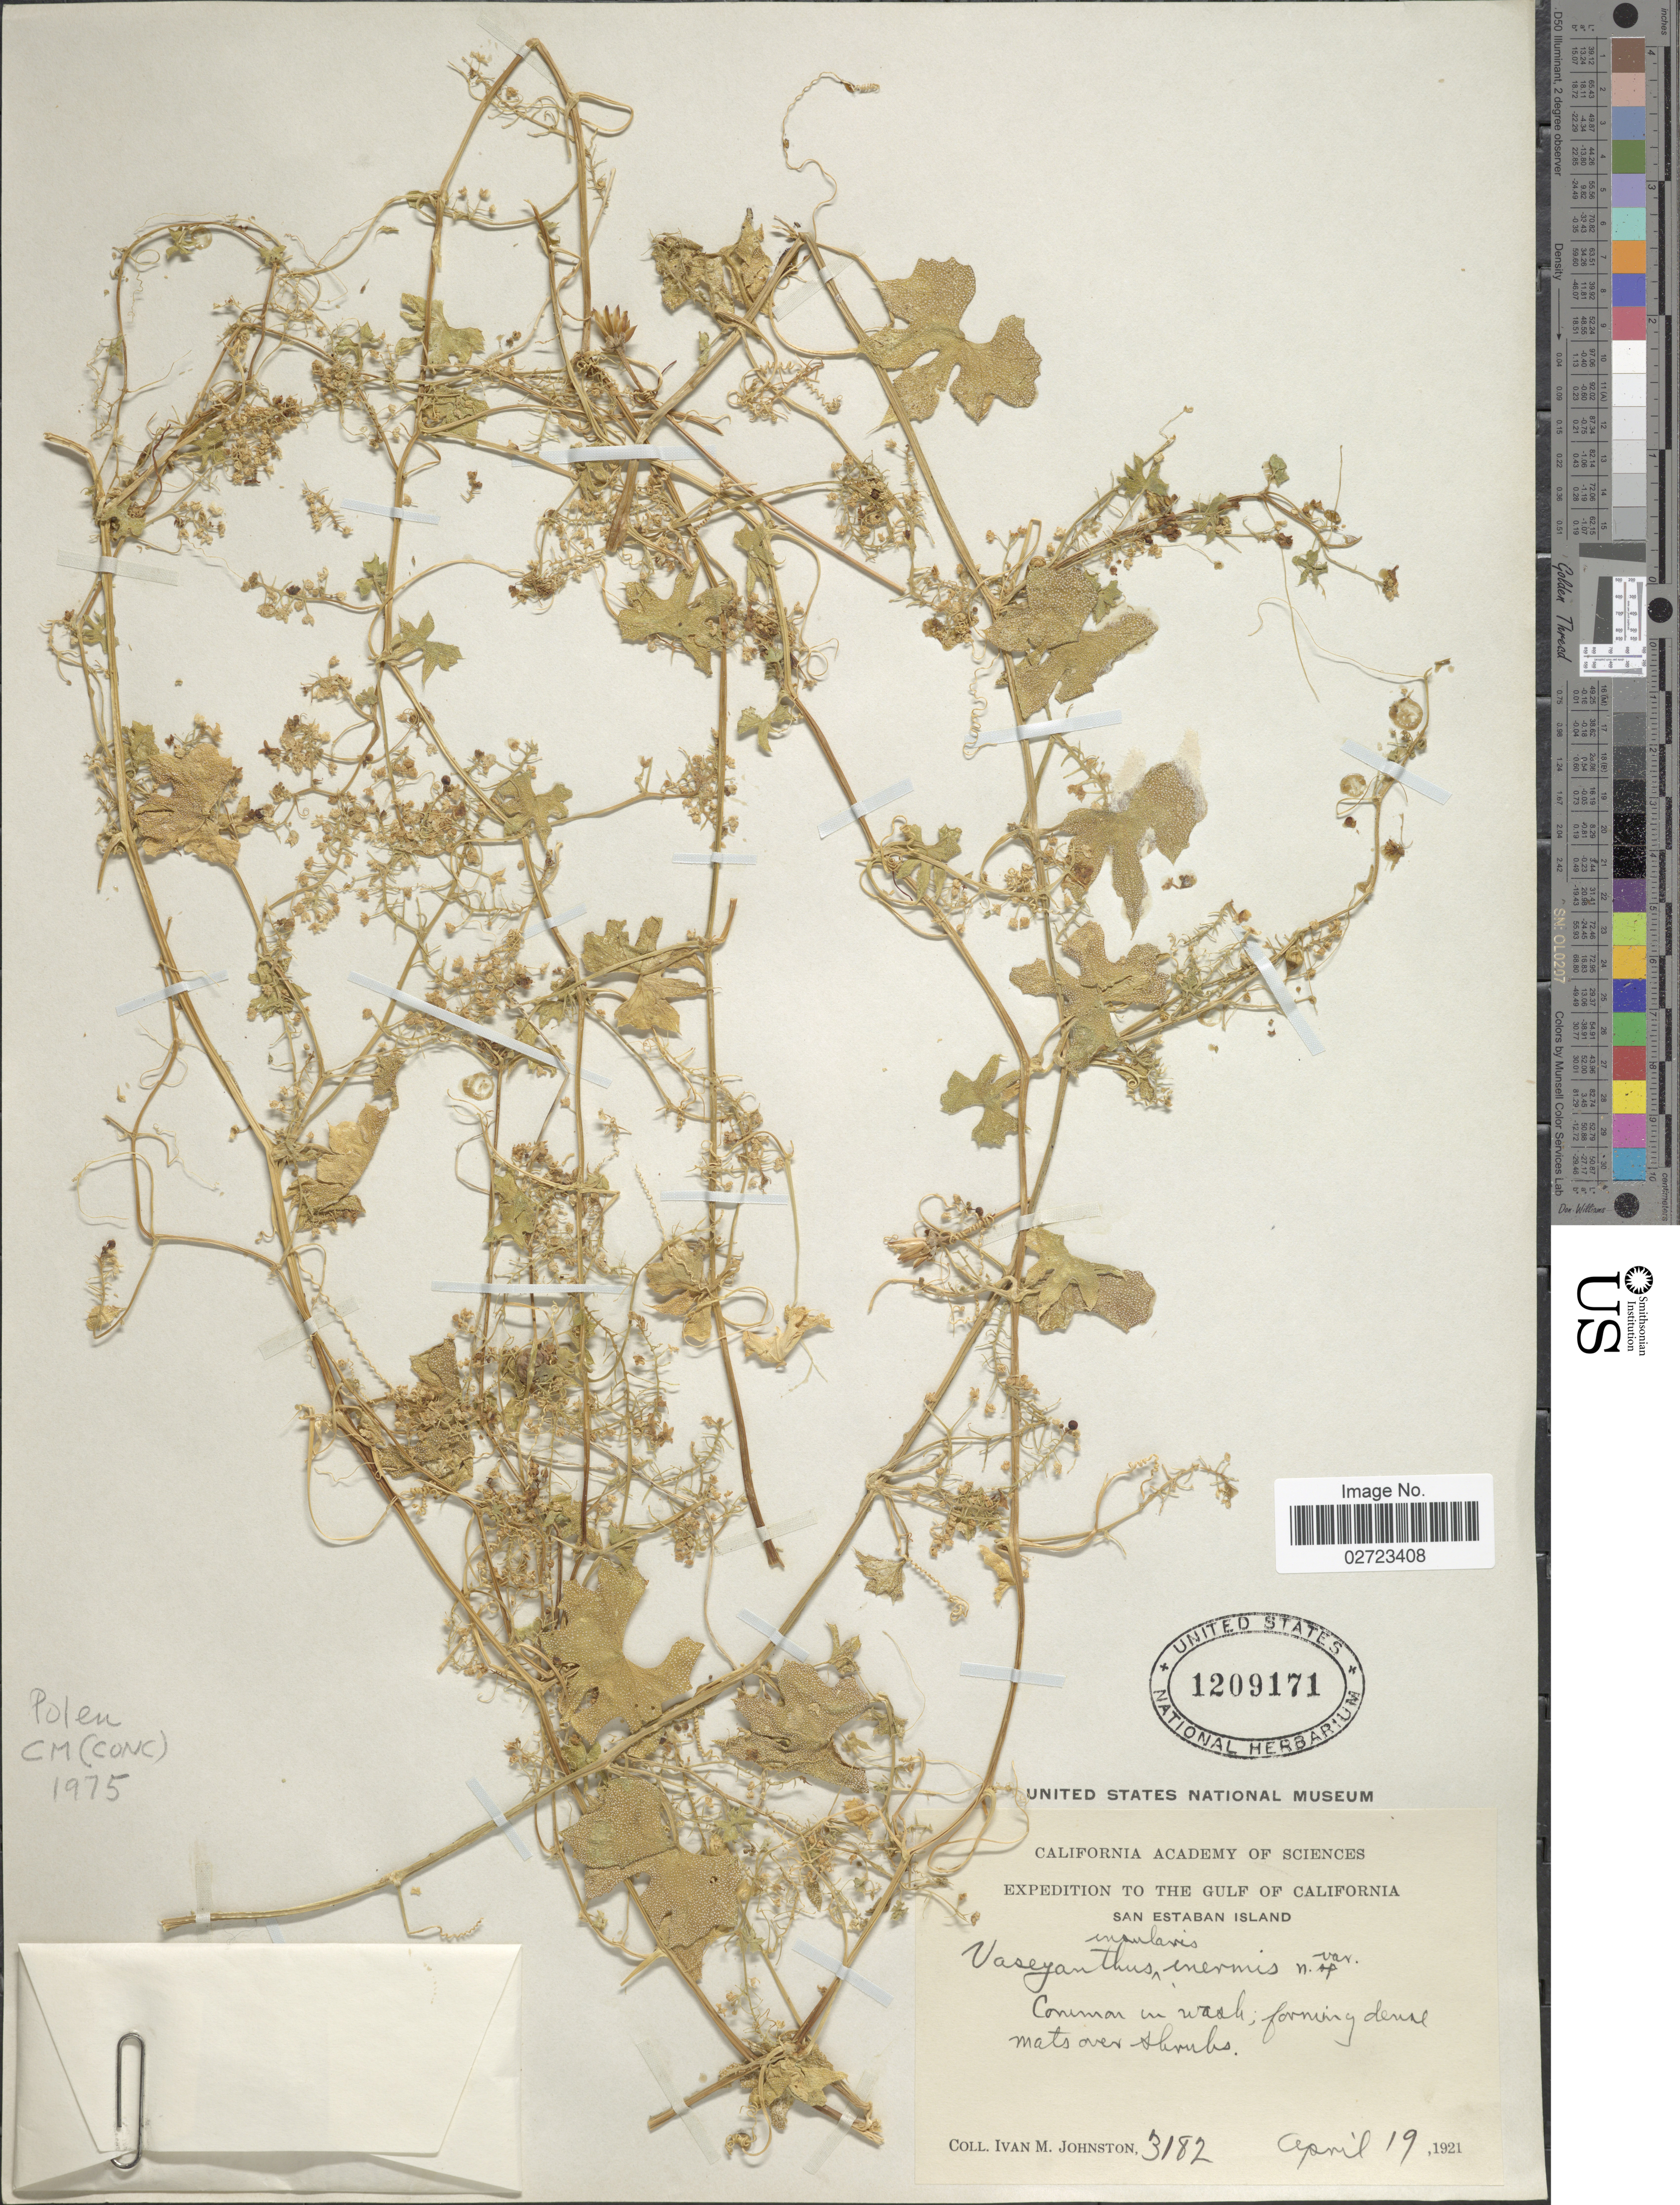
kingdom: Plantae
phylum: Tracheophyta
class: Magnoliopsida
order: Cucurbitales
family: Cucurbitaceae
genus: Echinopepon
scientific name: Echinopepon insularis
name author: S. Watson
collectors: I.M. Johnston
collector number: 3182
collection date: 1921-04-19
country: Mexico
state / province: Sonora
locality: The Gulf of California, San Esteban Island, common in wash.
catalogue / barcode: US 1209171